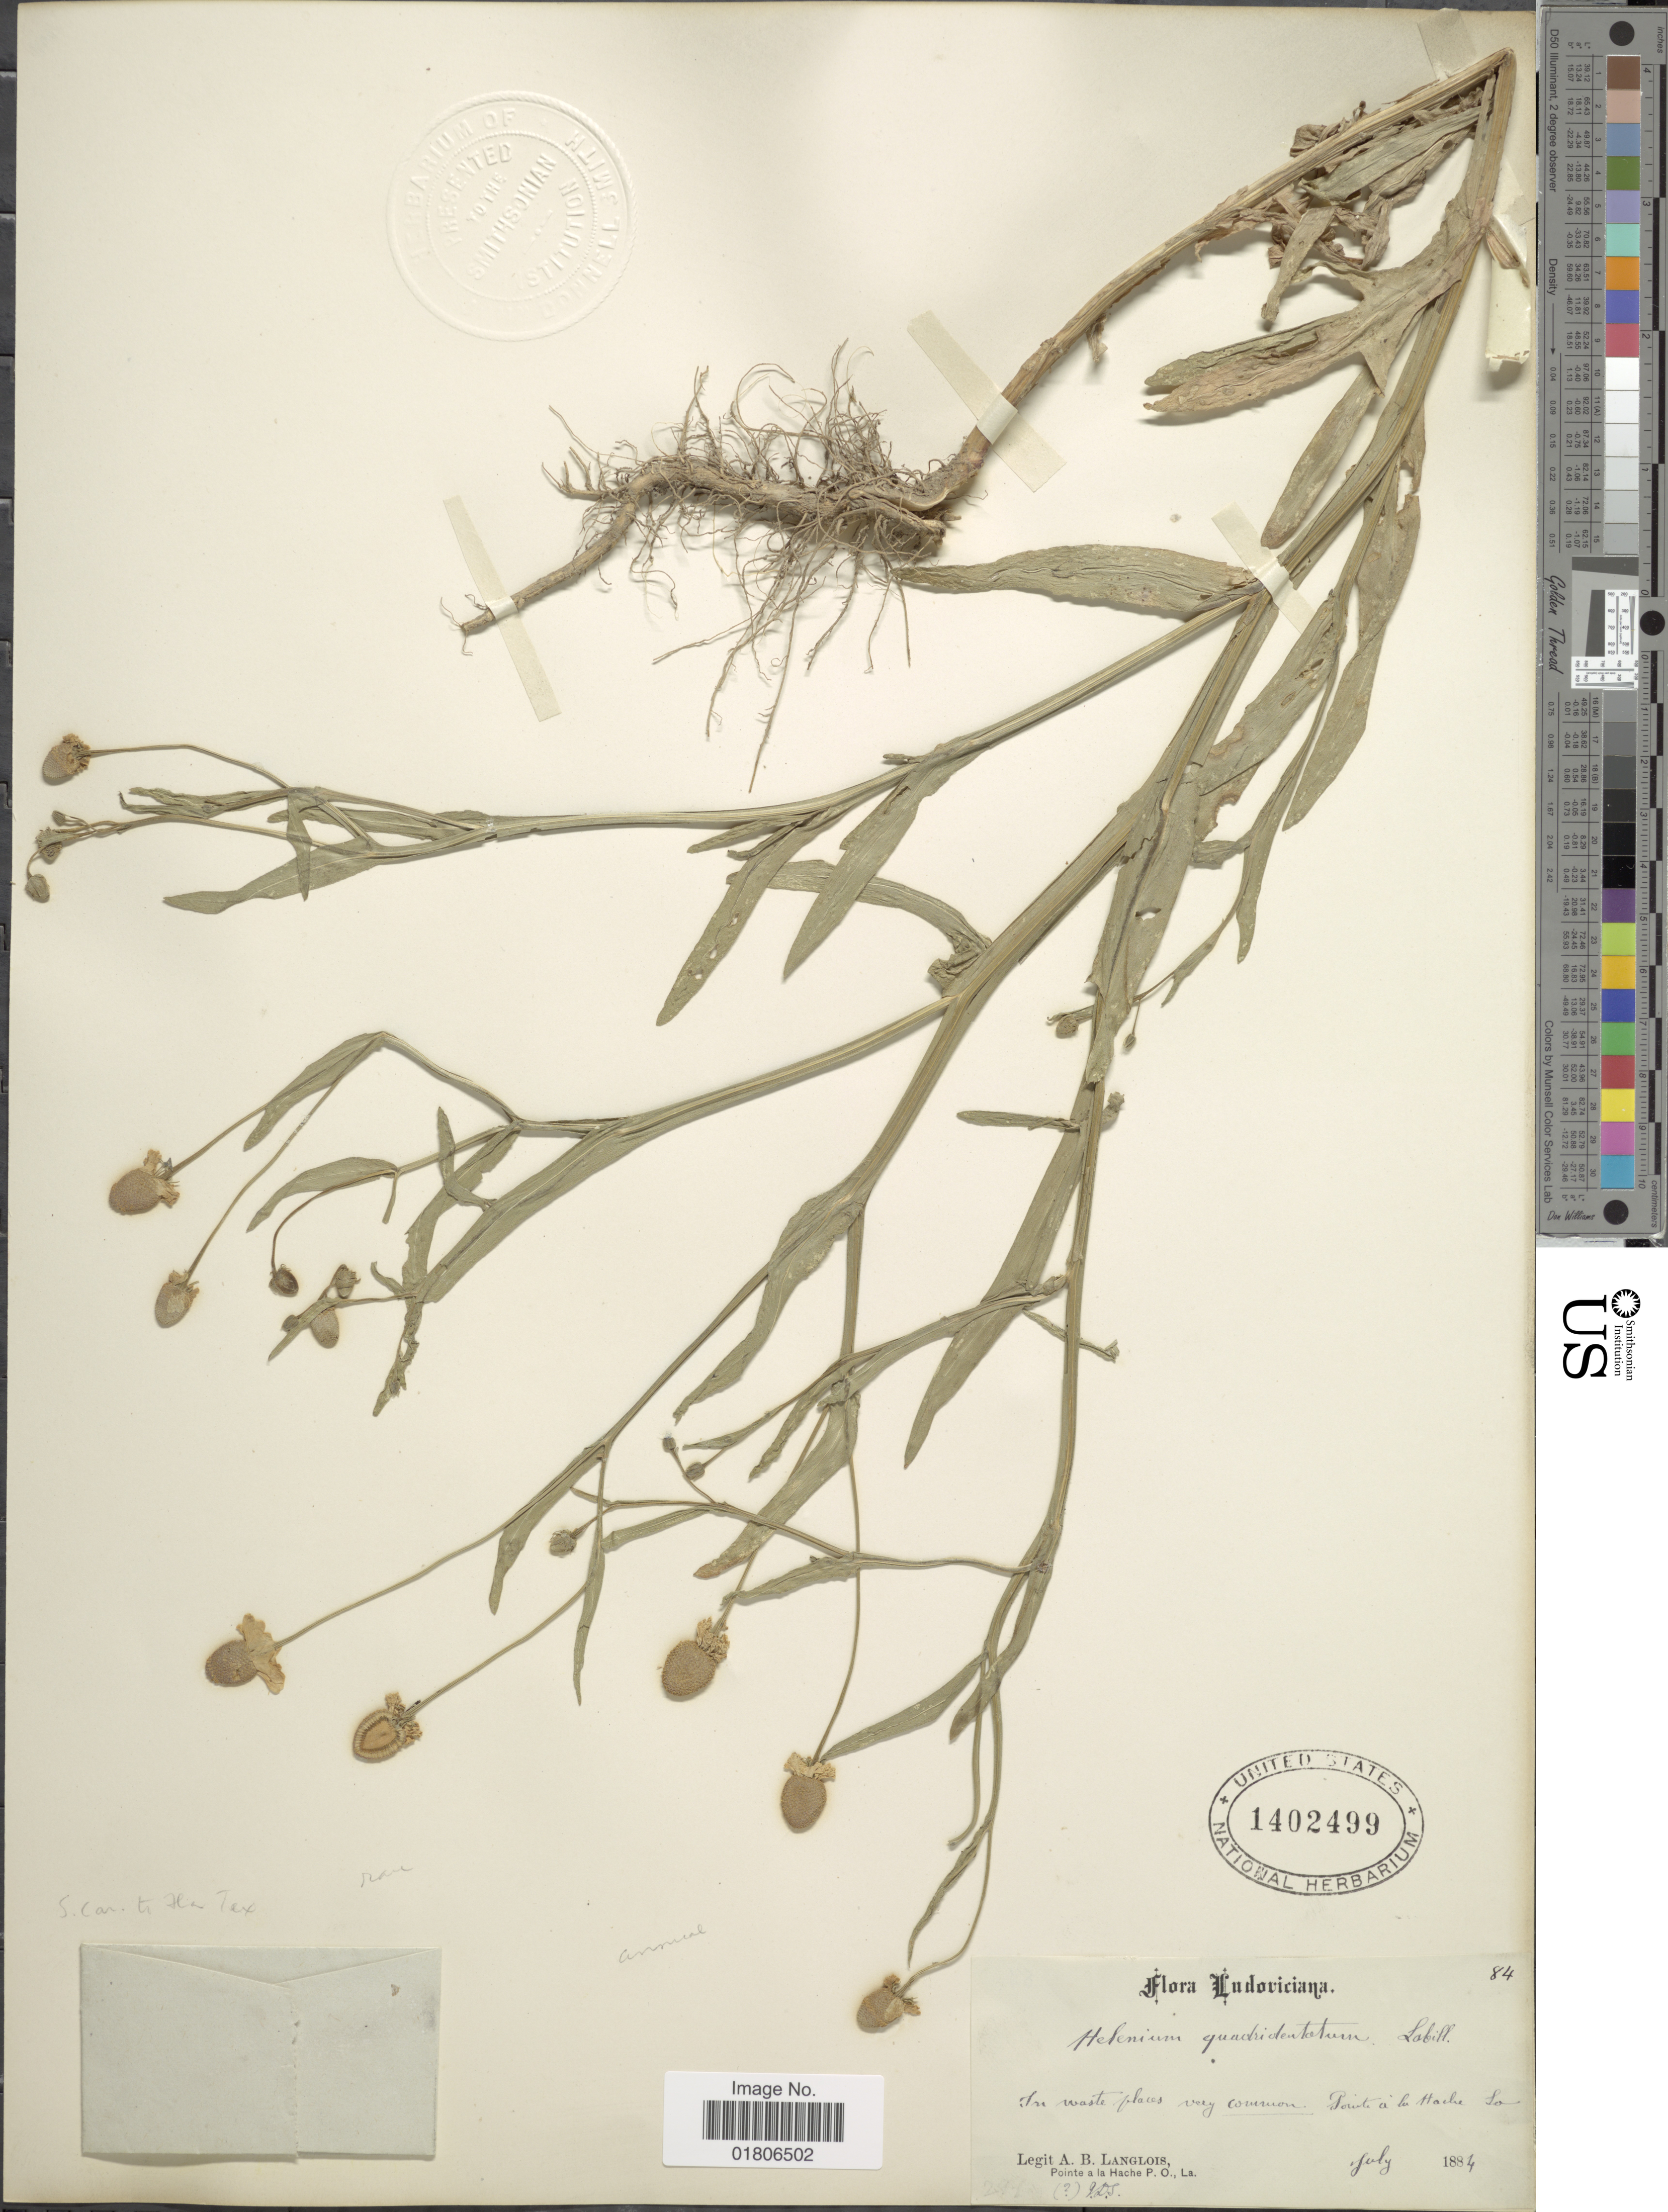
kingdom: Plantae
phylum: Tracheophyta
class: Magnoliopsida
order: Asterales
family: Asteraceae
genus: Helenium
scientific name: Helenium quadridentatum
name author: Labill.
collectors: A. Langlois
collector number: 84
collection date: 1884-07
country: United States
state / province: Louisiana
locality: In waste places very common, Pointe a la Hache La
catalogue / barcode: US 1402499